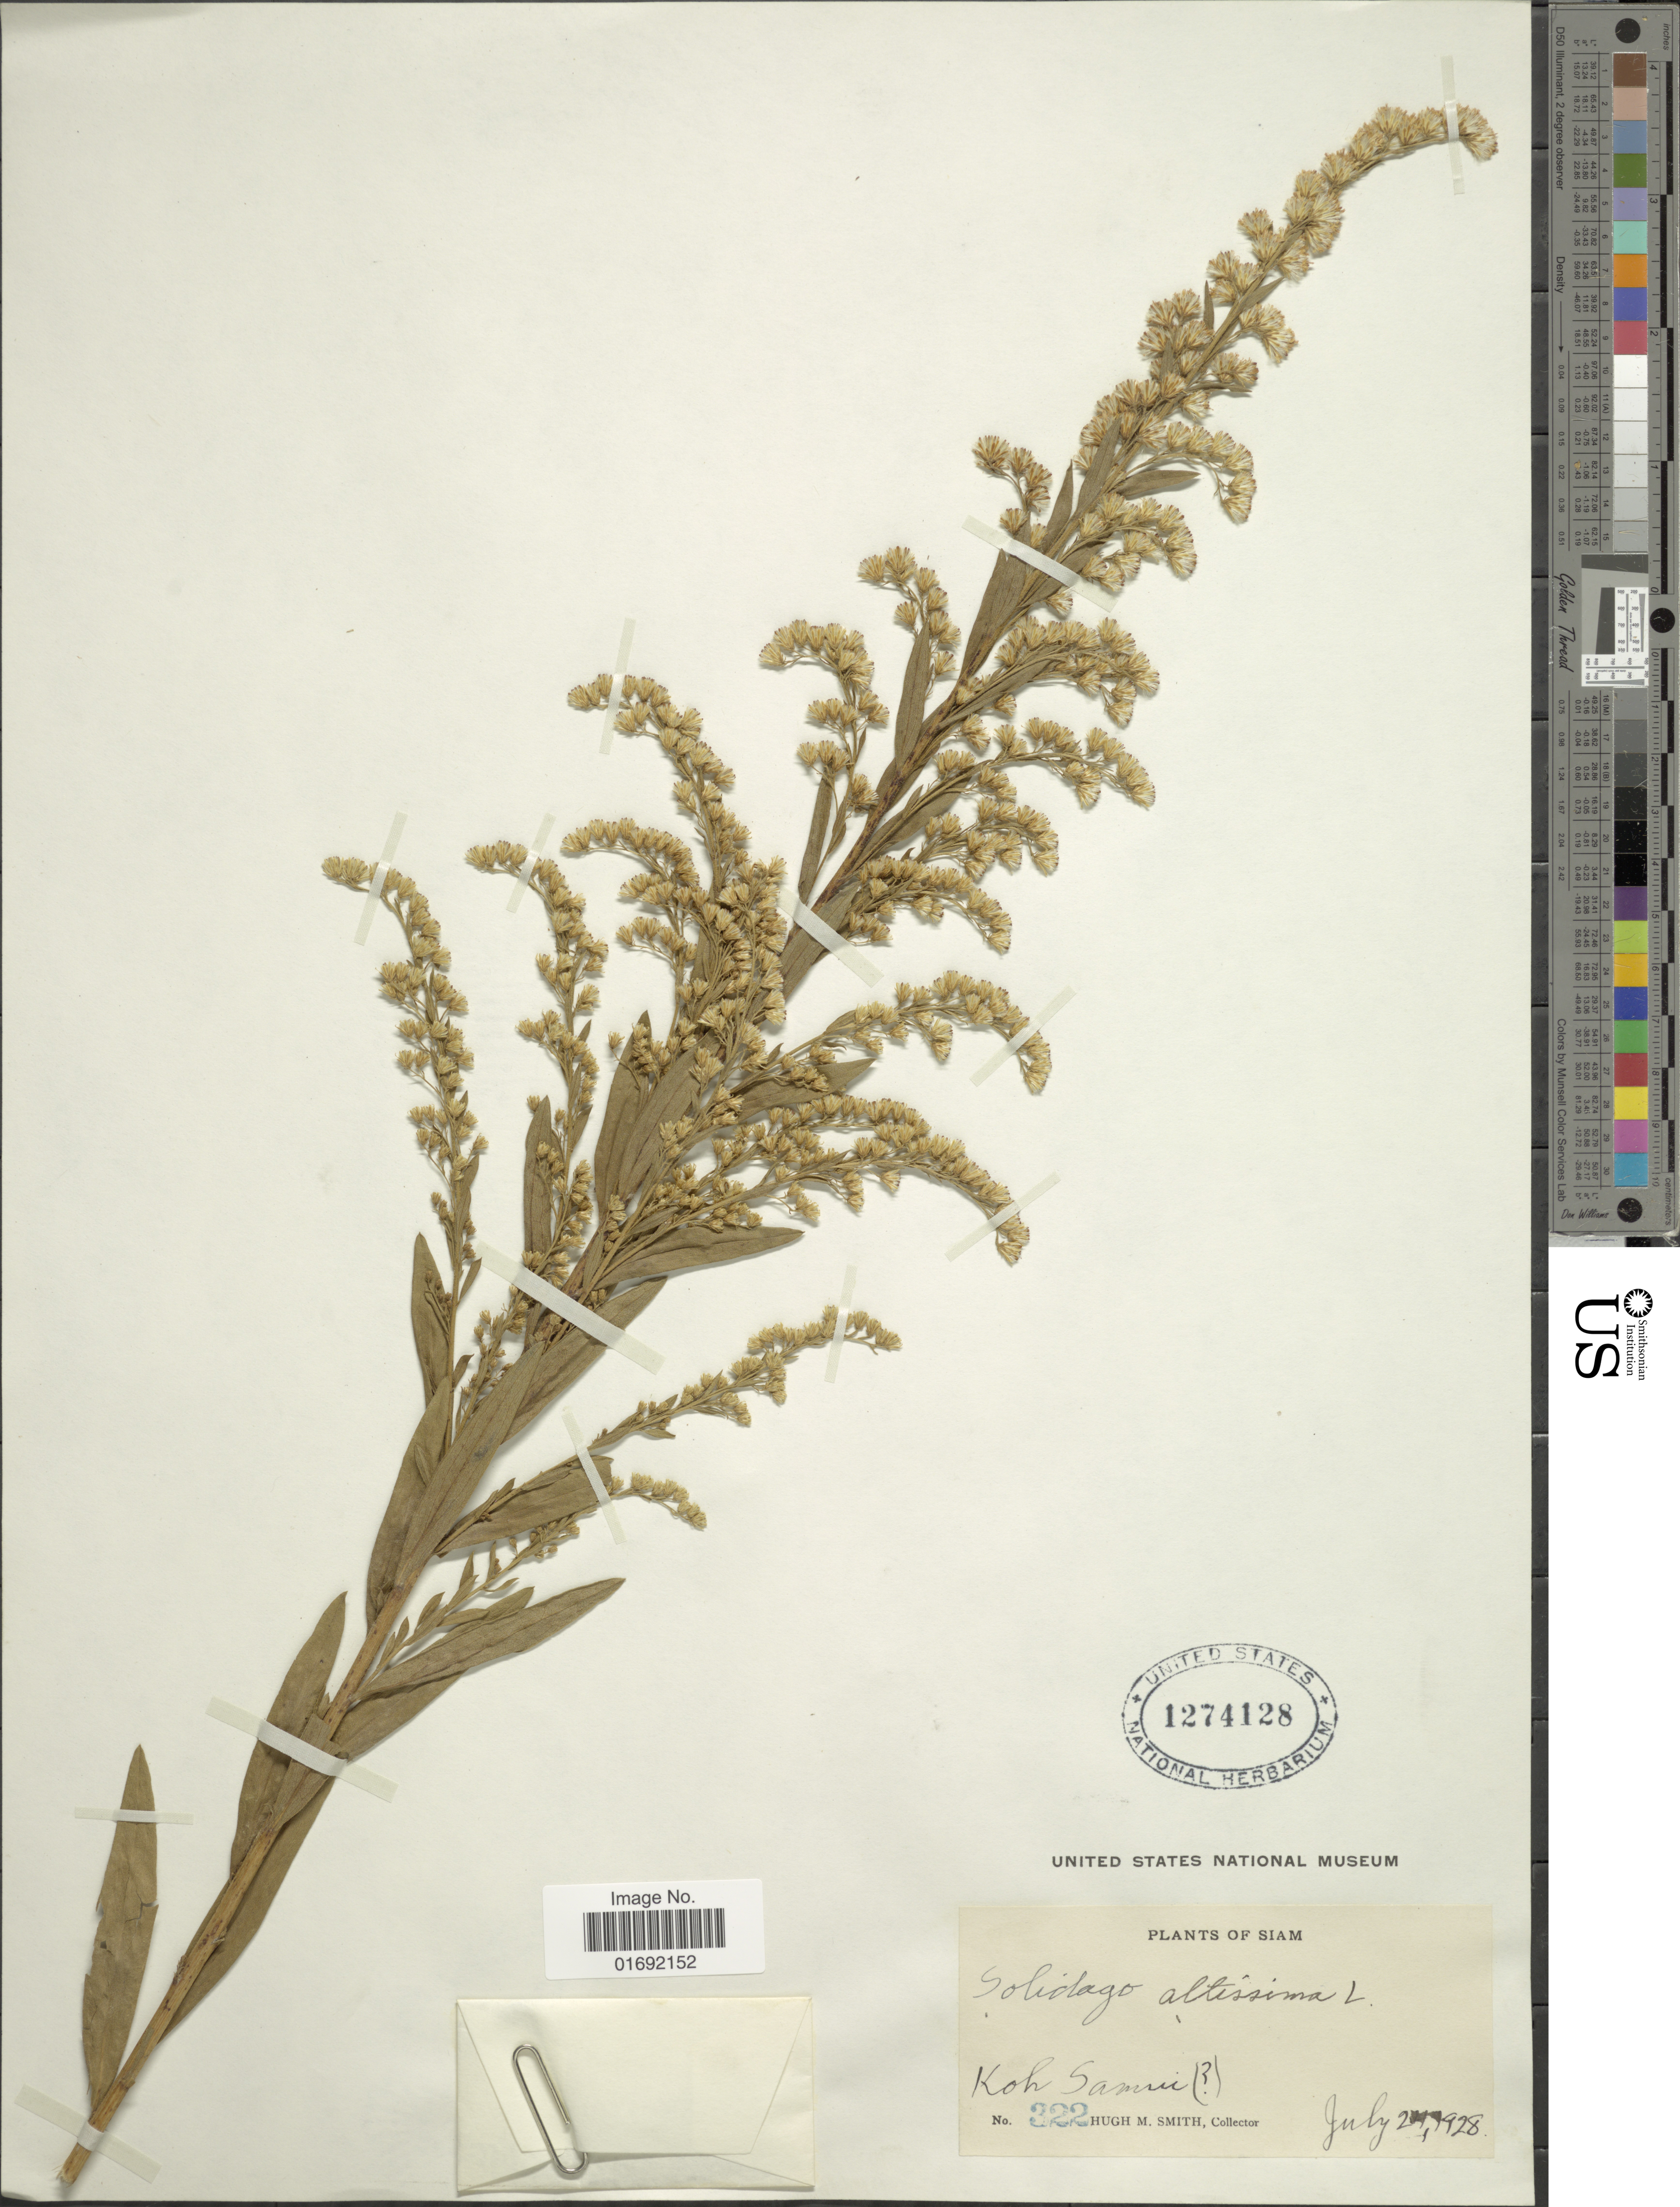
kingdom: Plantae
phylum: Tracheophyta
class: Magnoliopsida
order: Asterales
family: Asteraceae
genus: Solidago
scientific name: Solidago altissima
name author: L.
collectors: H. M. Smith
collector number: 322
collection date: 1928-07-02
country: Thailand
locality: Siam, Koh Samui (?)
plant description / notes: Corrected "Koh Samsie" to "Koh Samui (?)"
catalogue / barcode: US 1274128